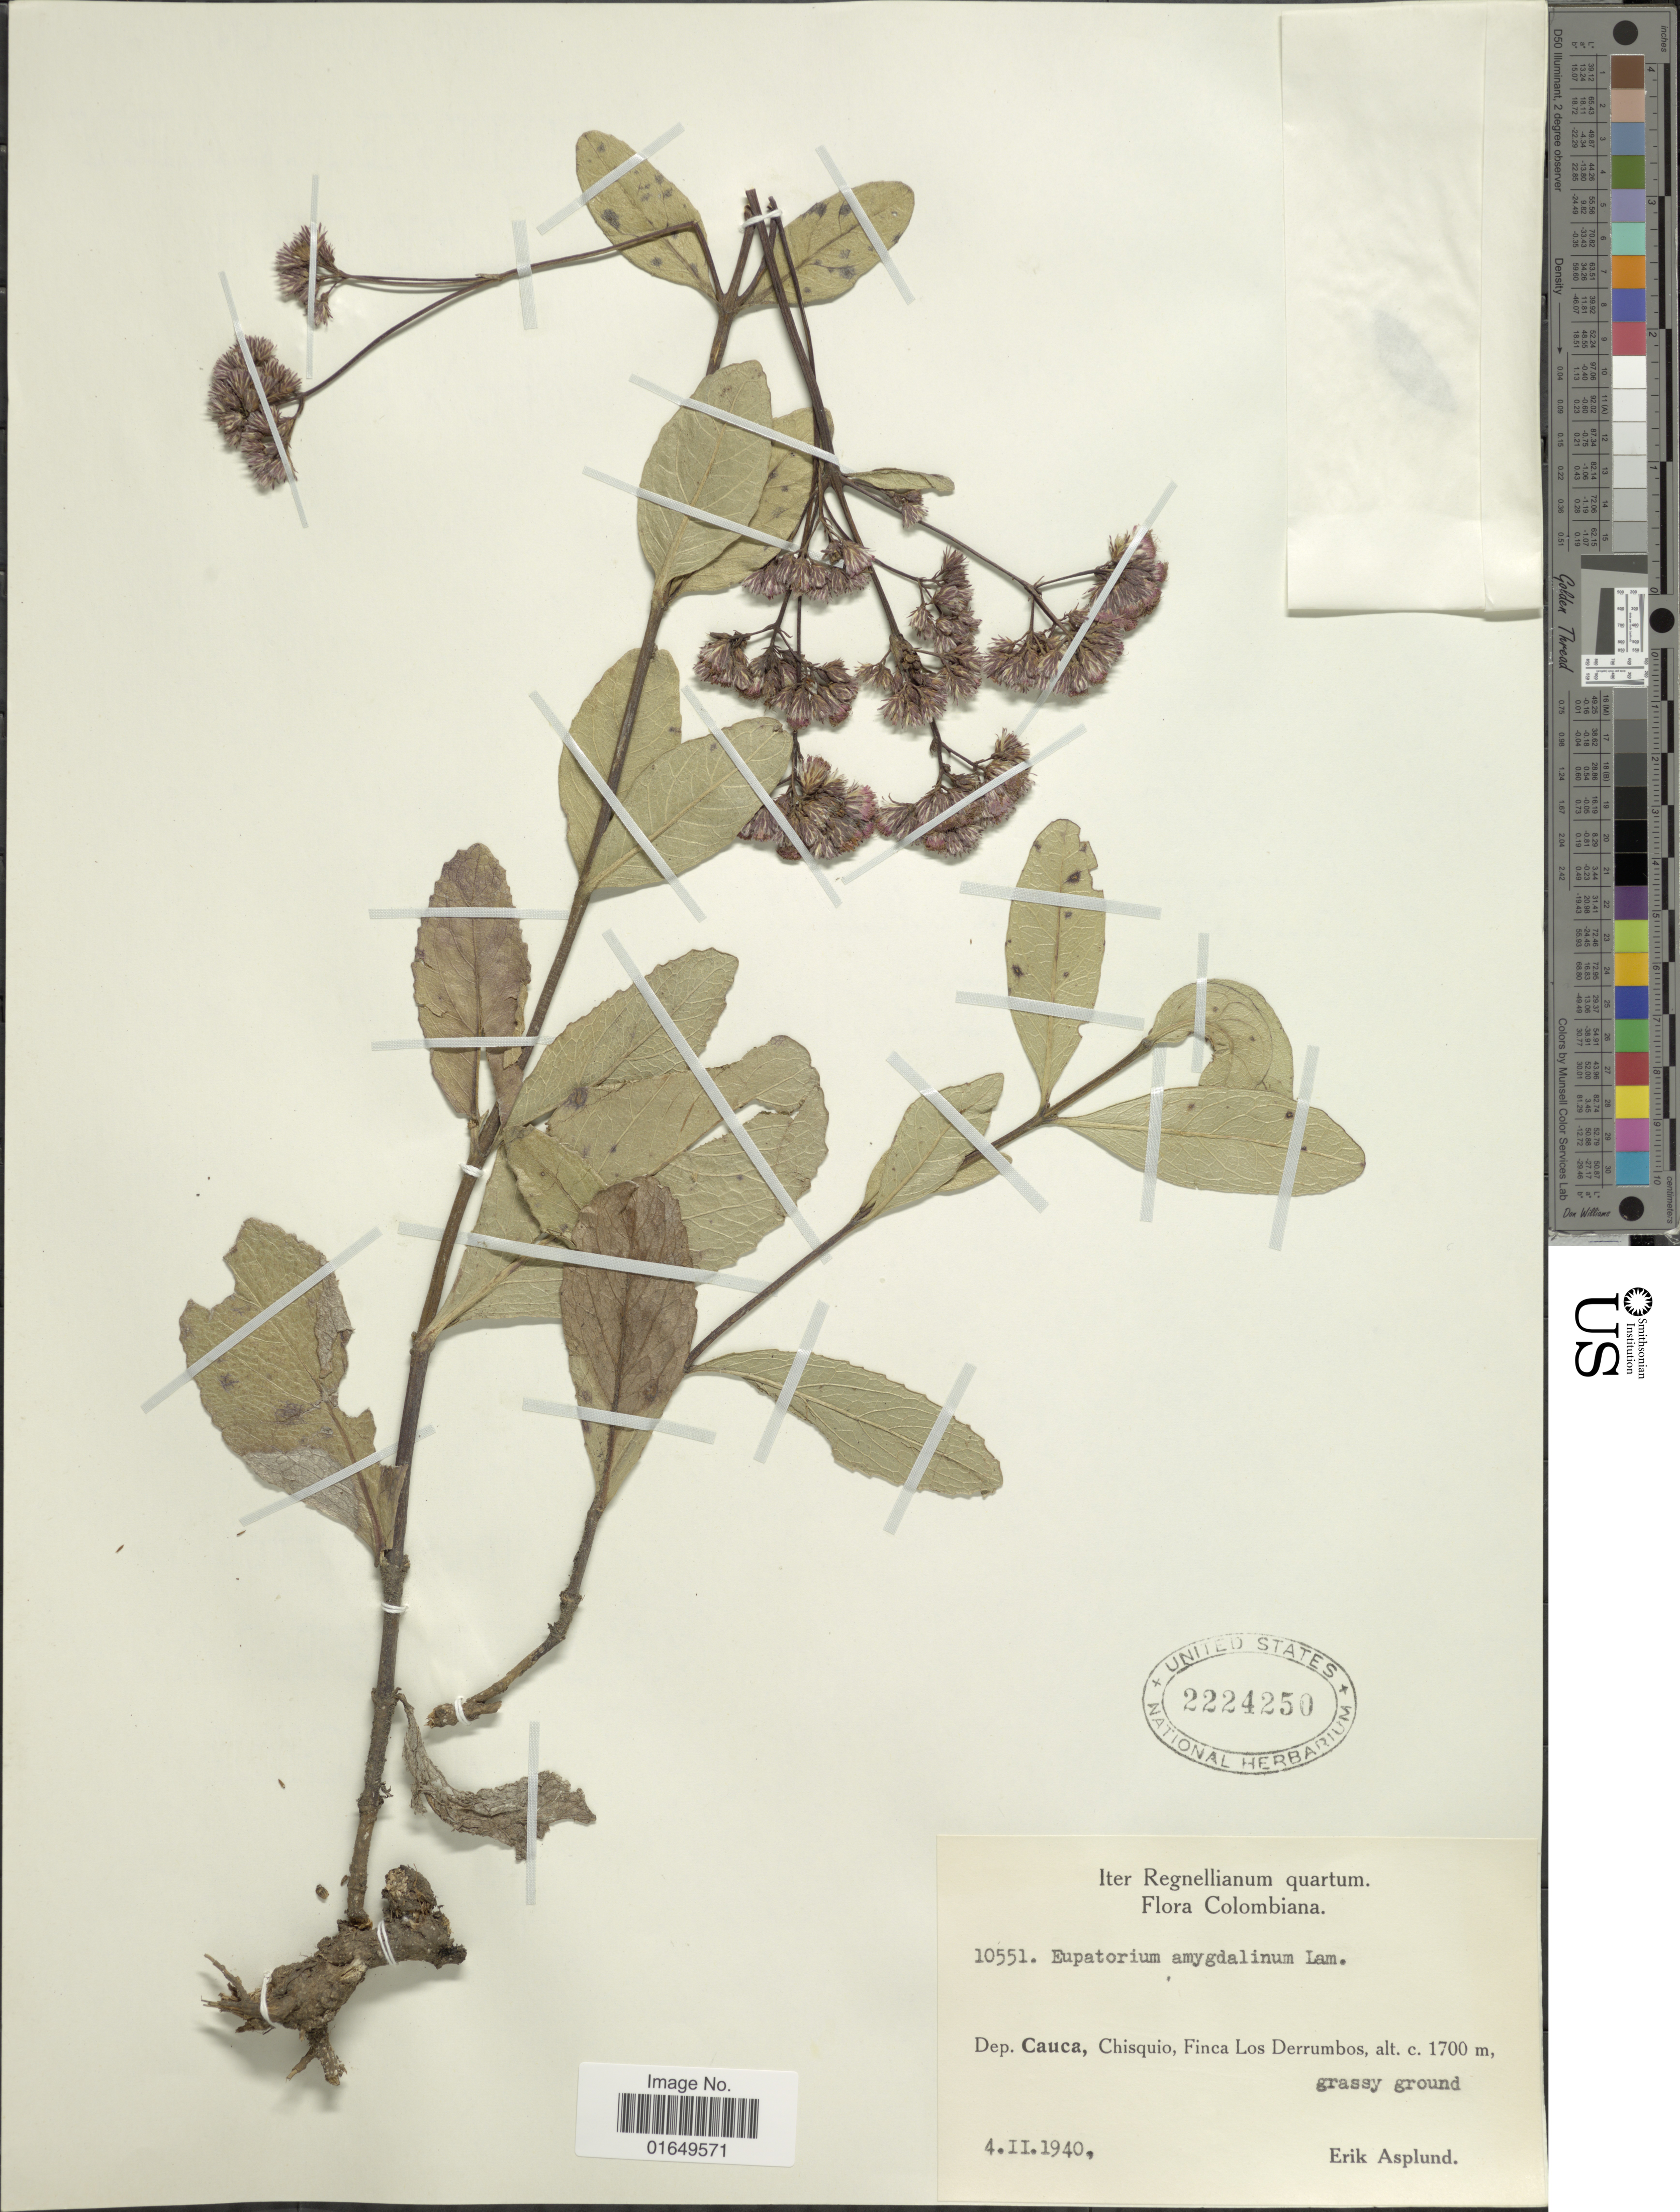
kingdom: Plantae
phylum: Tracheophyta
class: Magnoliopsida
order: Asterales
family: Asteraceae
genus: Ayapana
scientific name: Ayapana amygdalina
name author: (Lam.) R.M. King & H. Rob.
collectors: E. Asplund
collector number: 10551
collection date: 1940-02-04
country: Colombia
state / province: Cauca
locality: Chisquio, Finca Los Derrumbos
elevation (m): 1700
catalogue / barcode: US 2224250